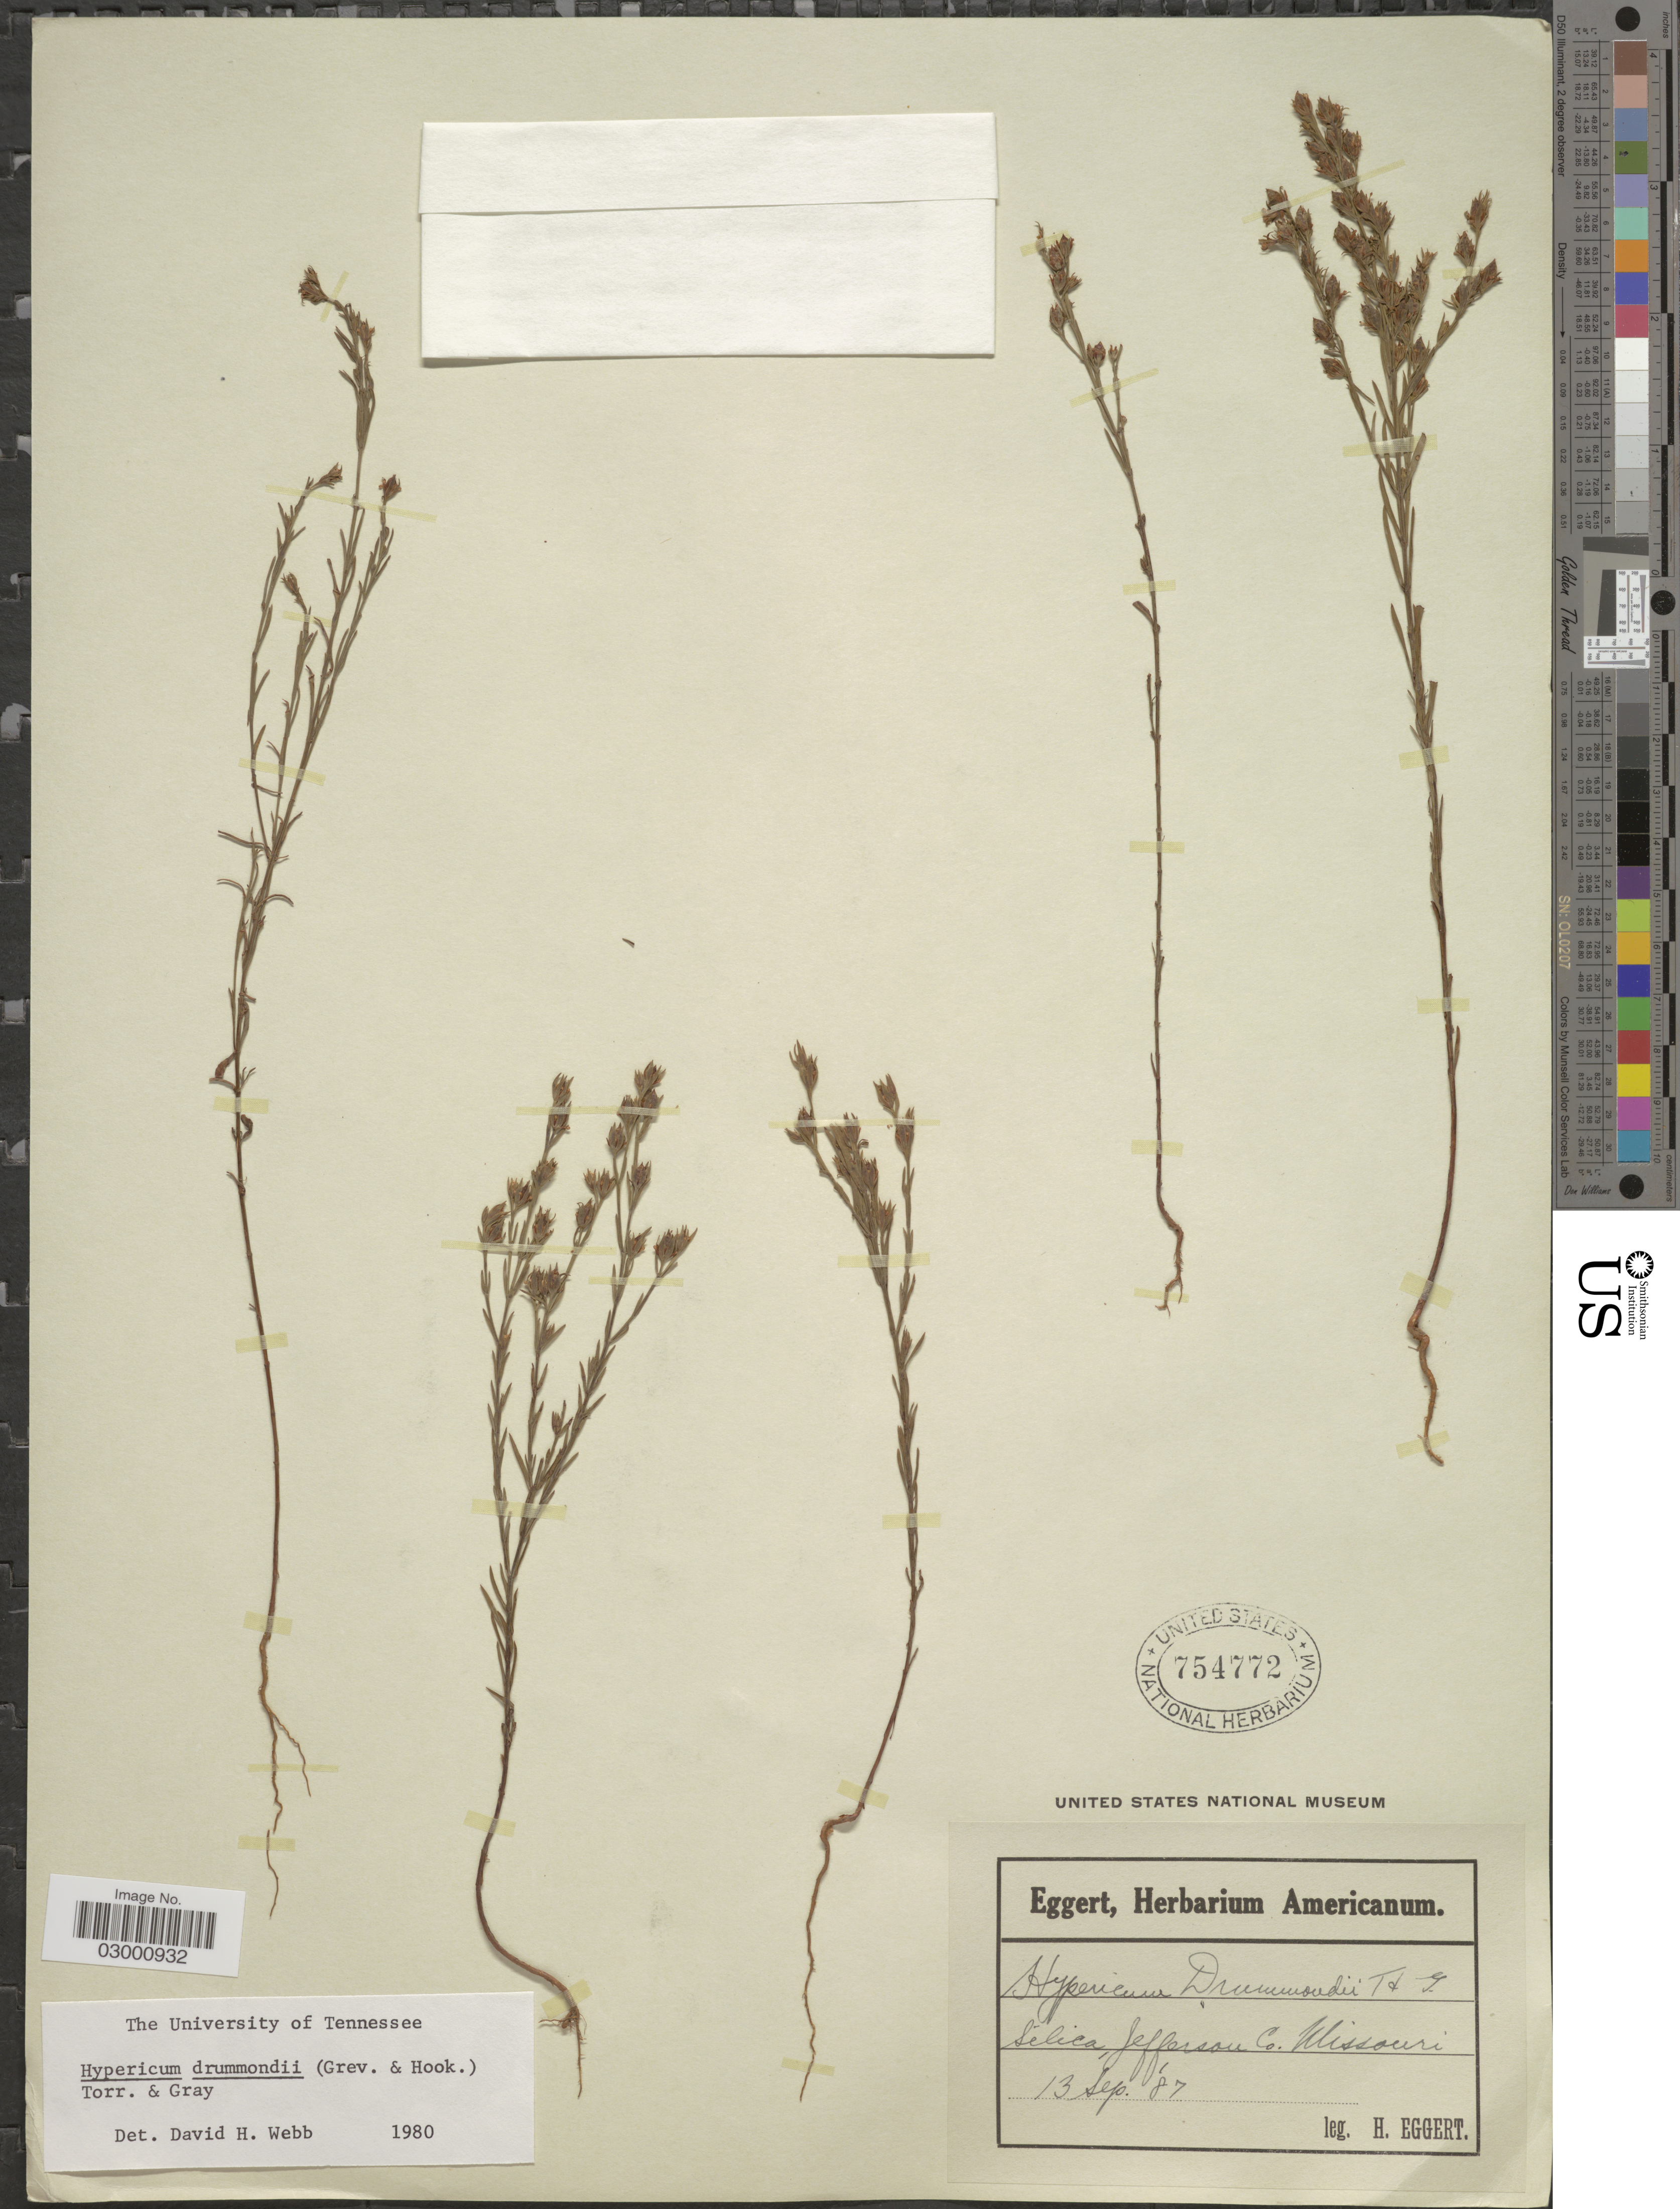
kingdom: Plantae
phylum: Tracheophyta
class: Magnoliopsida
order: Malpighiales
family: Hypericaceae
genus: Hypericum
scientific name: Hypericum drummondii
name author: (Grev. & Hook.) Torr. & A. Gray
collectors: H. Eggert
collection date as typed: Transcribed d/m/y: 13/9/87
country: United States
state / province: Missouri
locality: Silica, Jefferson Co.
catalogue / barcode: US 754772